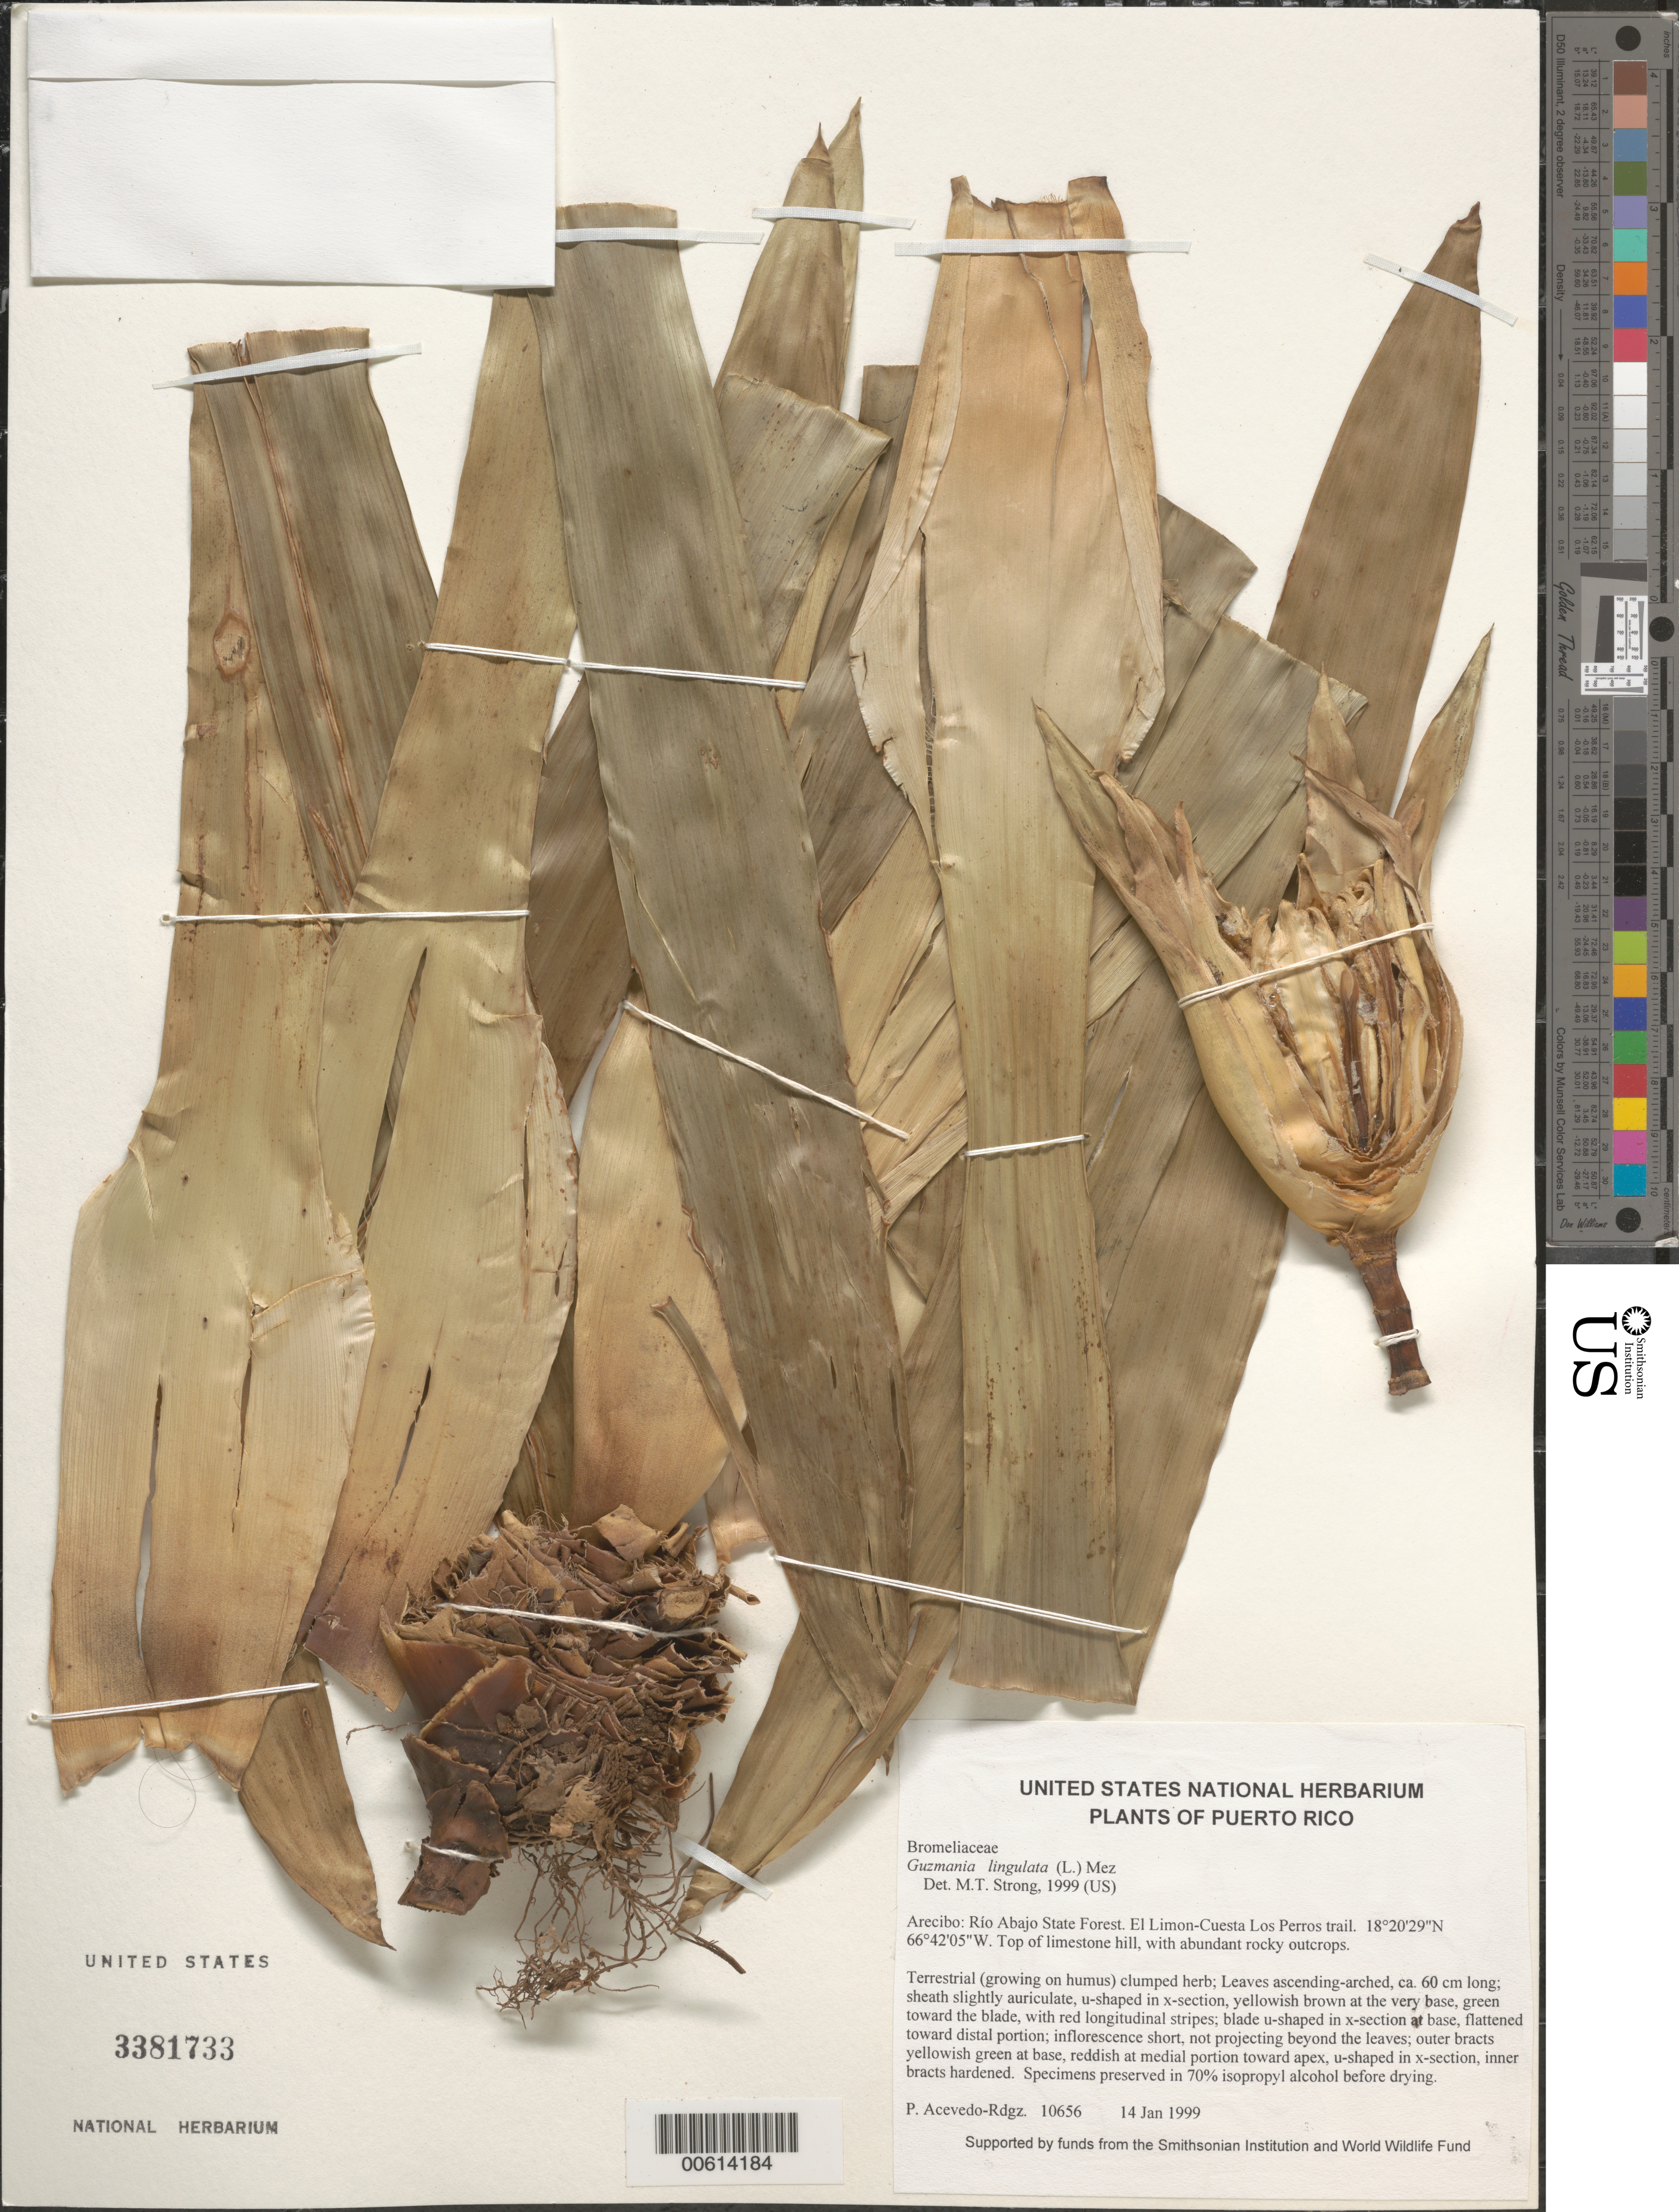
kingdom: Plantae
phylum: Tracheophyta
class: Liliopsida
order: Poales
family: Bromeliaceae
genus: Guzmania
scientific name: Guzmania lingulata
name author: (L.) Mez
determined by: Strong, M. T., (US), Smithsonian Institution - National Museum of Natural History (UNITED STATES)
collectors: P. Acevedo-Rodr.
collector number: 10656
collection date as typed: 14 Jan 1999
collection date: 1999-01-14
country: Puerto Rico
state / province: Arecibo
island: Puerto Rico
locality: Arecibo; Río Abajo State Forest. El Limon-Cuesta Los Perros trail.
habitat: Top of limestone hill, with abundant rocky outcrops.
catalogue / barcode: US 3381733